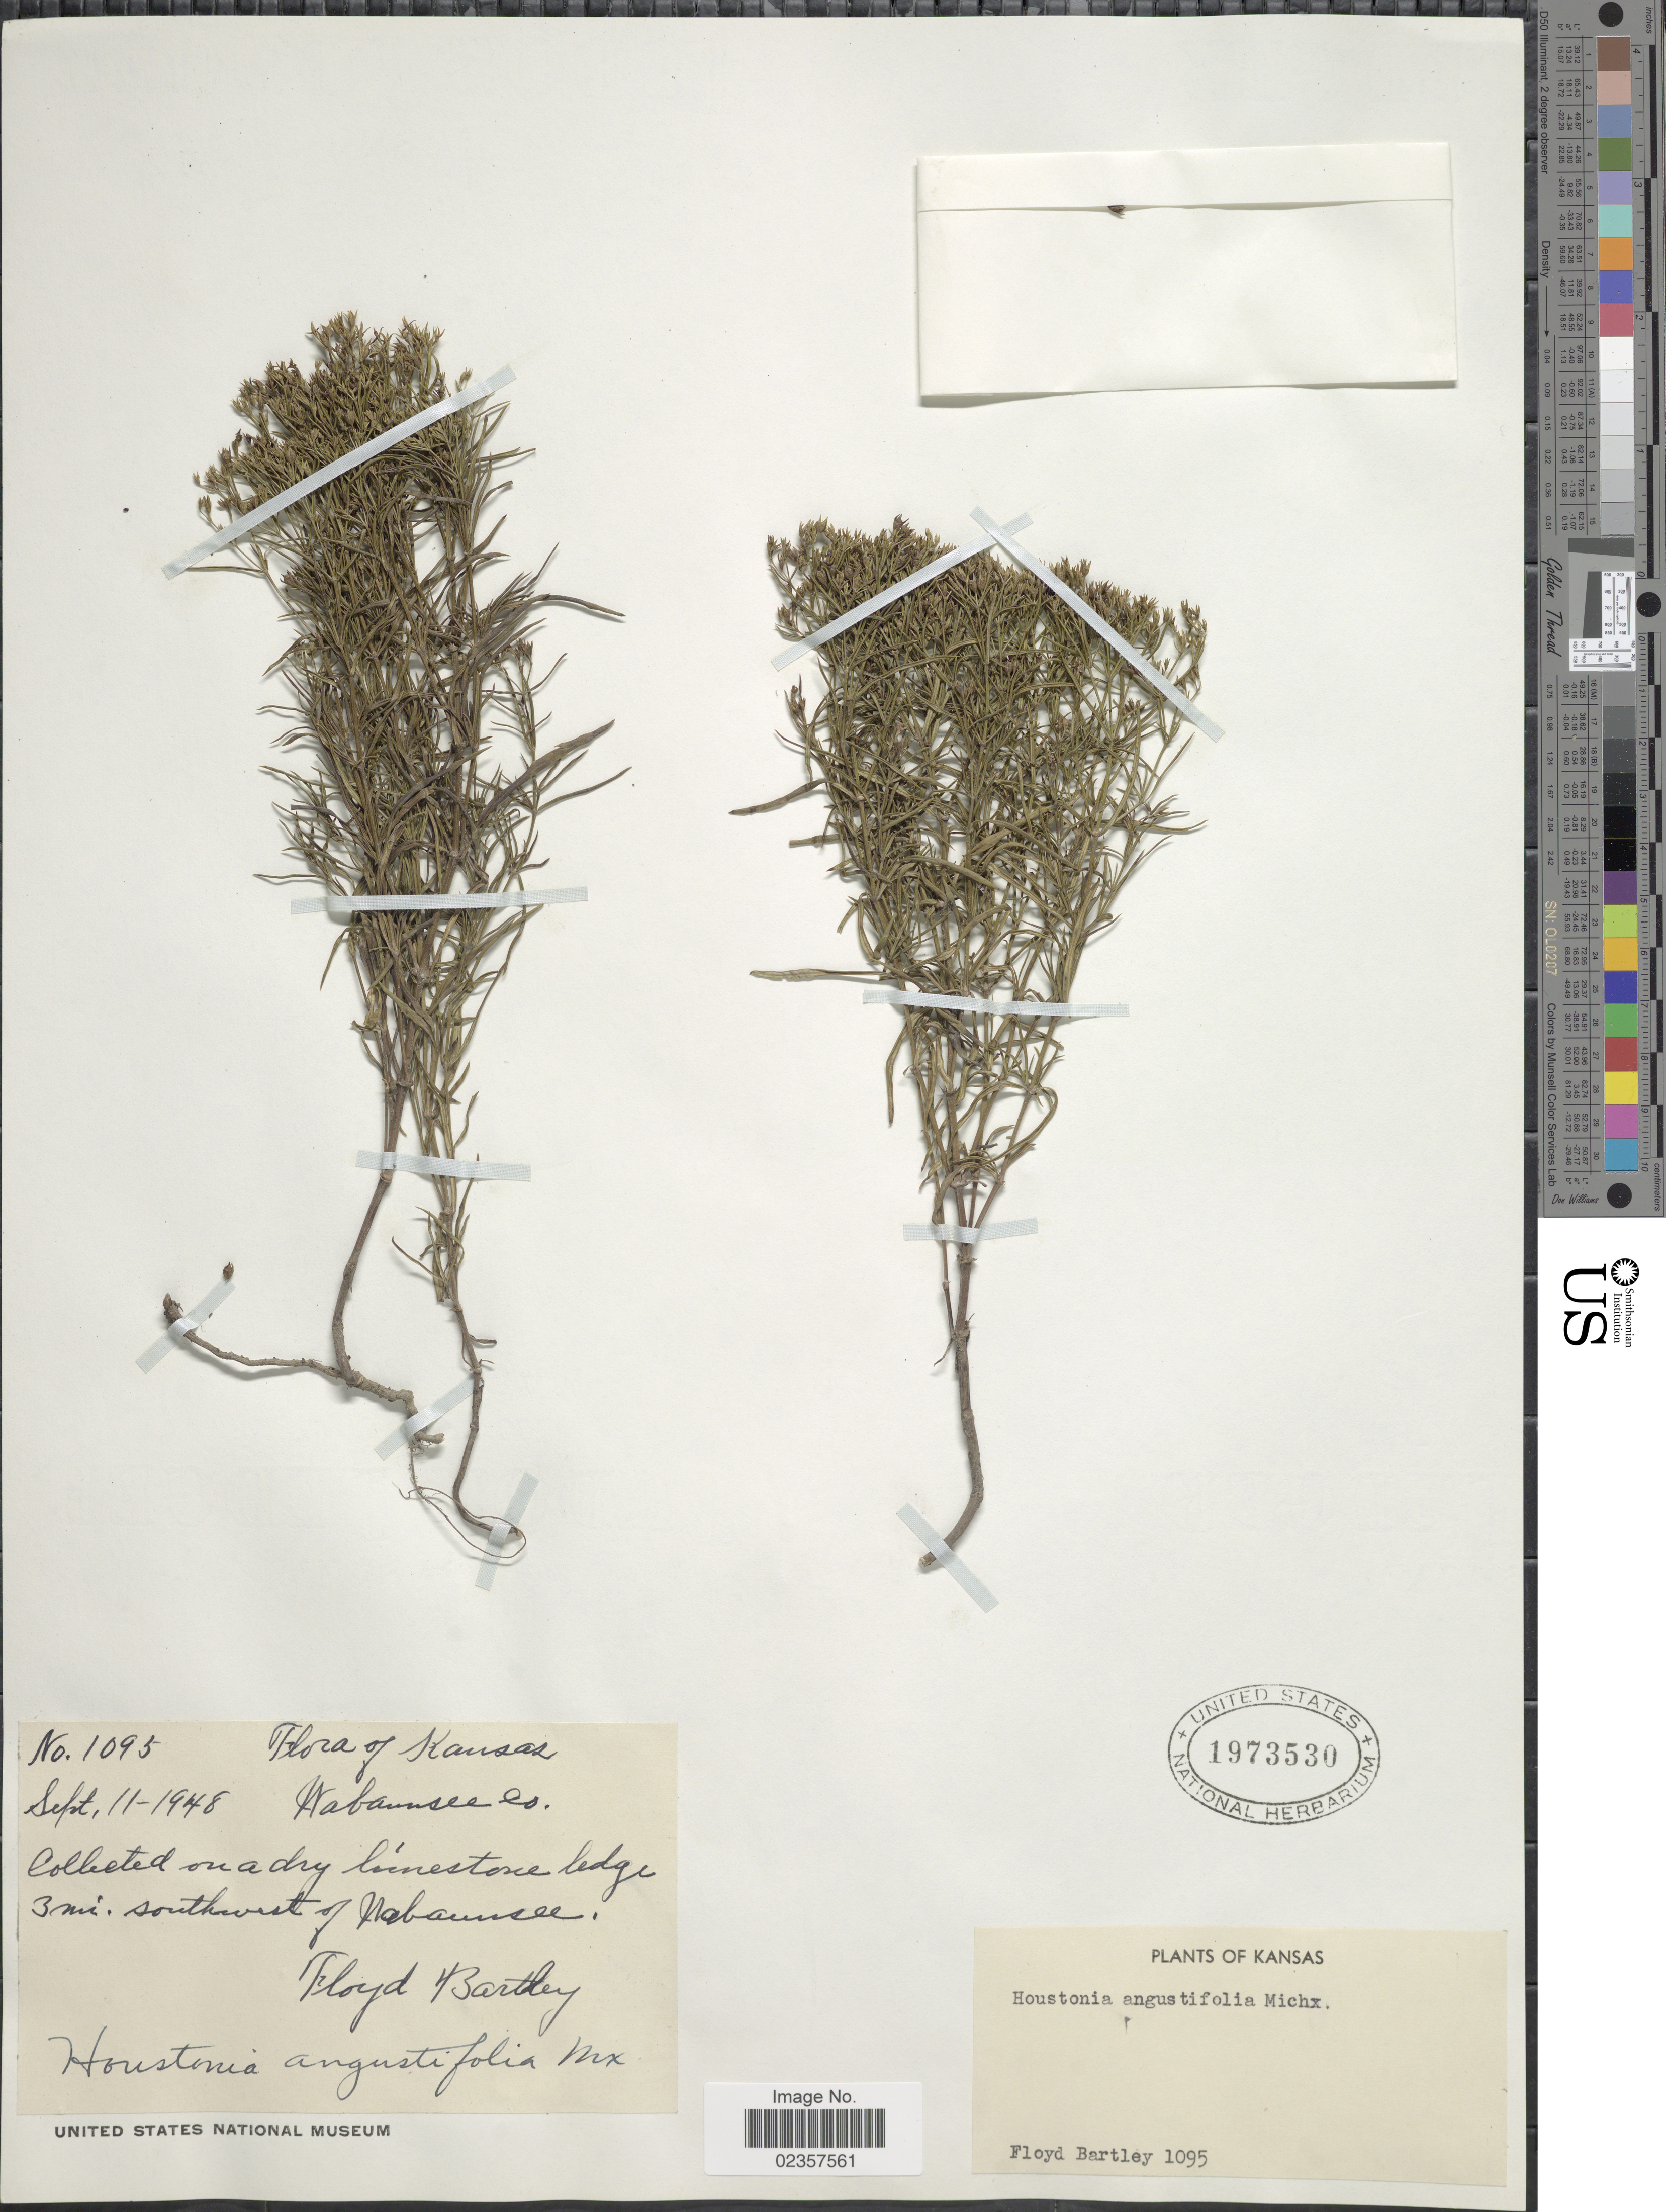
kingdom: Plantae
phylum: Tracheophyta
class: Magnoliopsida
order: Gentianales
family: Rubiaceae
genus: Houstonia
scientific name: Houstonia nigricans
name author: (Lam.) Fernald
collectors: F. Bartley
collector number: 1095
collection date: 1948-09-11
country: United States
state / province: Kansas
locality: Wabaunsee Co. 3 mi. southwest of Wabaunsee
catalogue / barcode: US 1973530